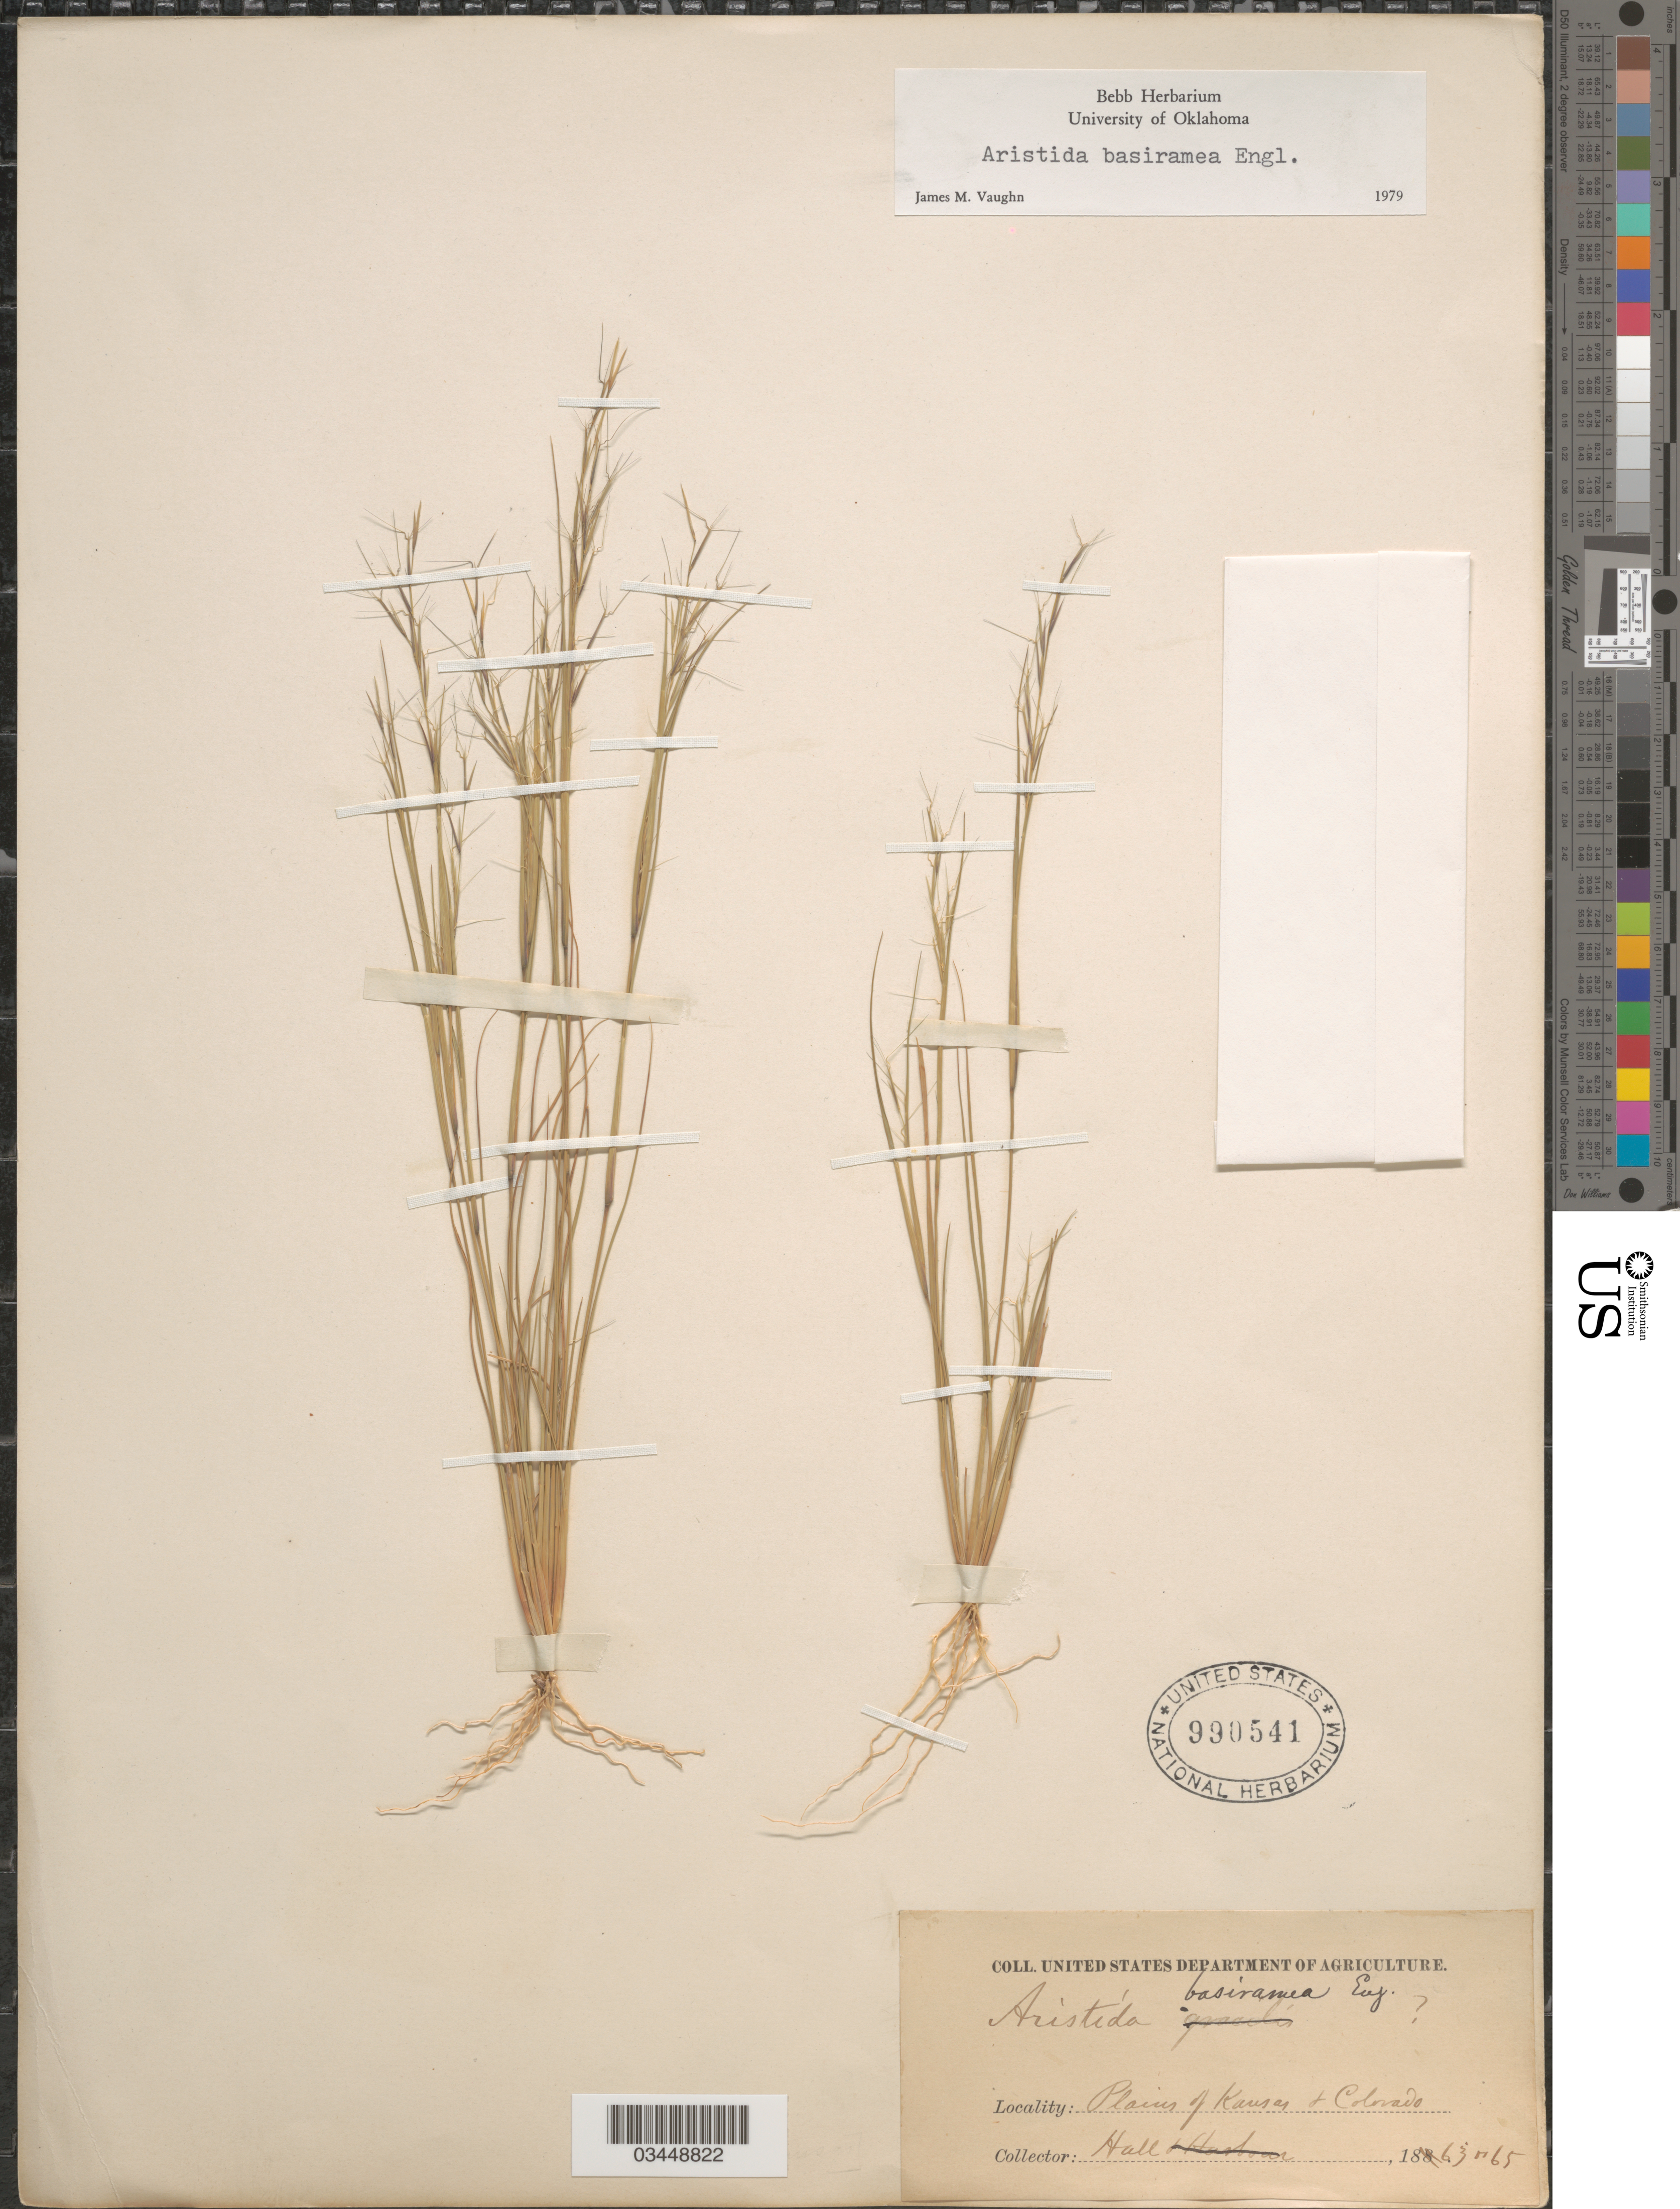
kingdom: Plantae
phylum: Tracheophyta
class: Liliopsida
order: Poales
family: Poaceae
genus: Aristida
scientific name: Aristida basiramea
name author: Engelm. ex Vasey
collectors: -- Hall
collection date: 1863/1865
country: United States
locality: Plains of Kansas & Colorado.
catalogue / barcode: US 990541